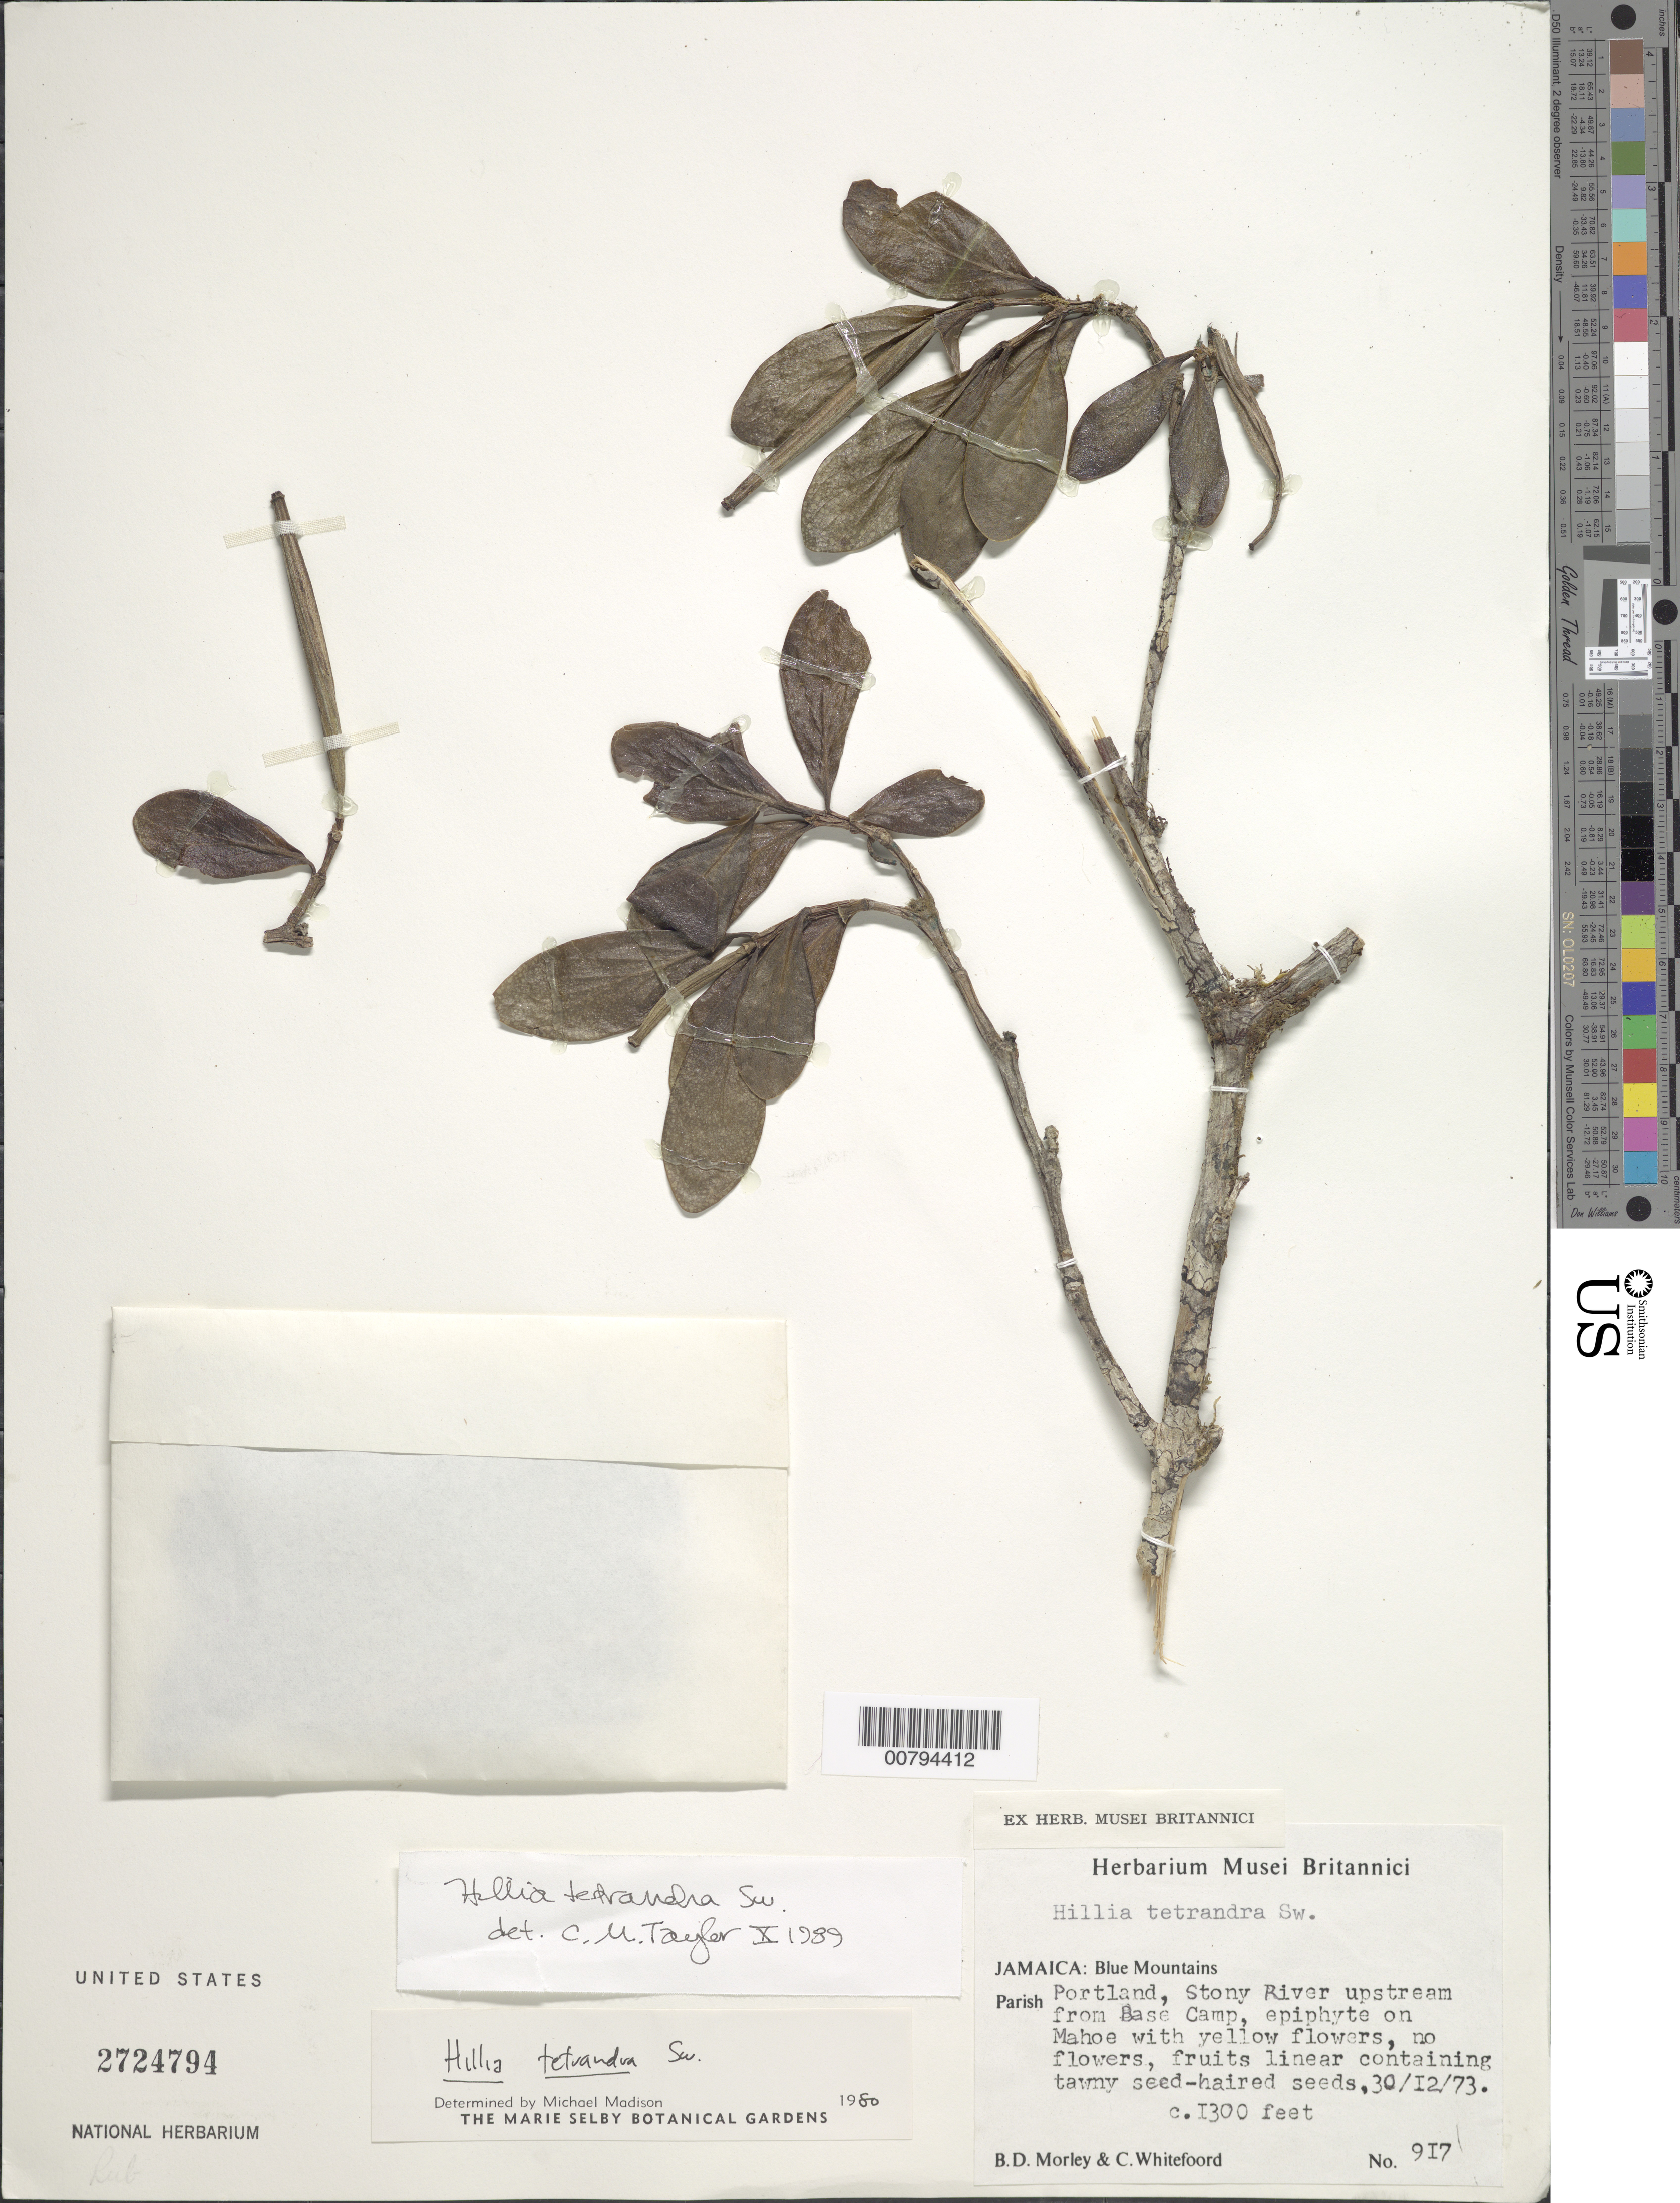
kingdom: Plantae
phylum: Tracheophyta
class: Magnoliopsida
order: Gentianales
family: Rubiaceae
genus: Hillia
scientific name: Hillia tetrandra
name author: Sw.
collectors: B. D. Morley & C. Whitefoord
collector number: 917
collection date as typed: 30 Dec 1973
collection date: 1973-12-30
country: Jamaica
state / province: Portland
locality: Blue Mountains. Stony River upstream from Base Camp.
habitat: On Mahoe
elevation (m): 396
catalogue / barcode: US 2724794